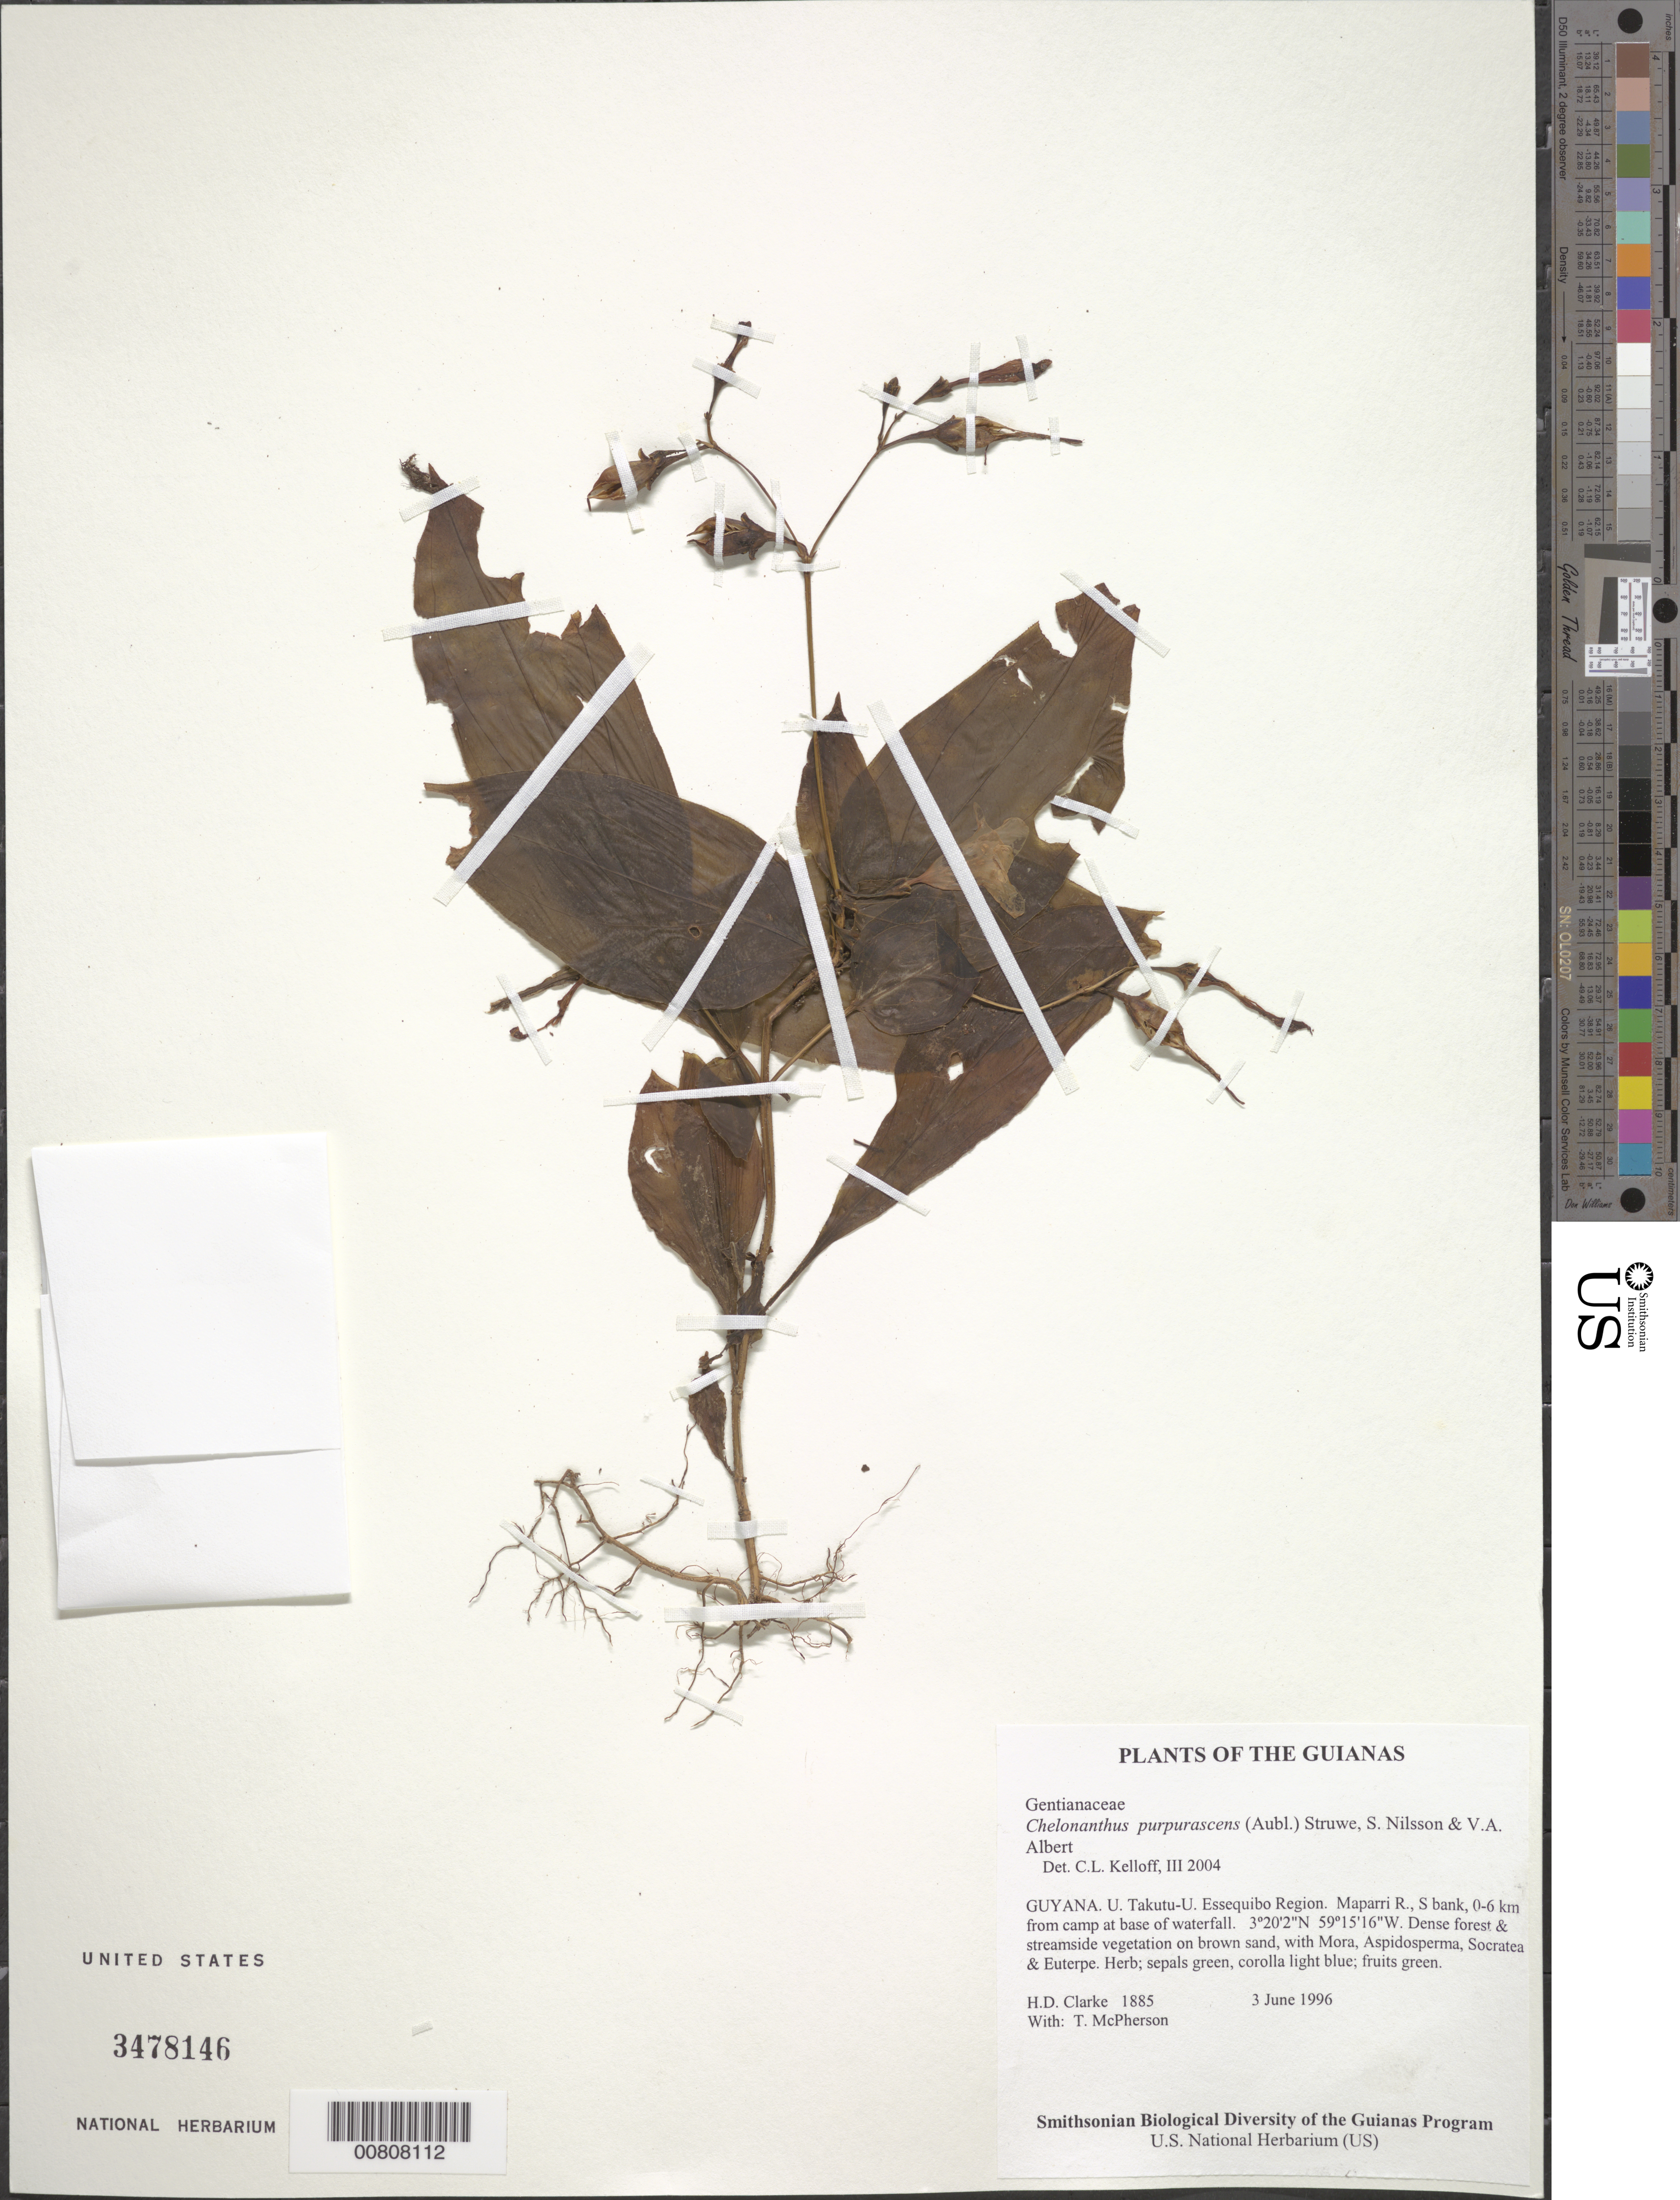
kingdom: Plantae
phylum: Tracheophyta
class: Magnoliopsida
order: Gentianales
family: Gentianaceae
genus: Chelonanthus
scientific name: Chelonanthus purpurascens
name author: (Aubl.) Struwe et al.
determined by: Kelloff, Carol L., (US), Smithsonian Institution - National Museum of Natural History (UNITED STATES)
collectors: H. D. Clarke & T. McPherson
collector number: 1885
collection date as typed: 3 June 1996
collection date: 1996-06-03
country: Guyana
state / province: U. Takutu-U. Essequibo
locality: Maparri R., S bank, 0-6 km from camp at base of waterfall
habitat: Dense forest & streamside vegetation on brown sand, with Mora, Aspidosperma, Socratea & Euterpe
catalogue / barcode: US 3478146